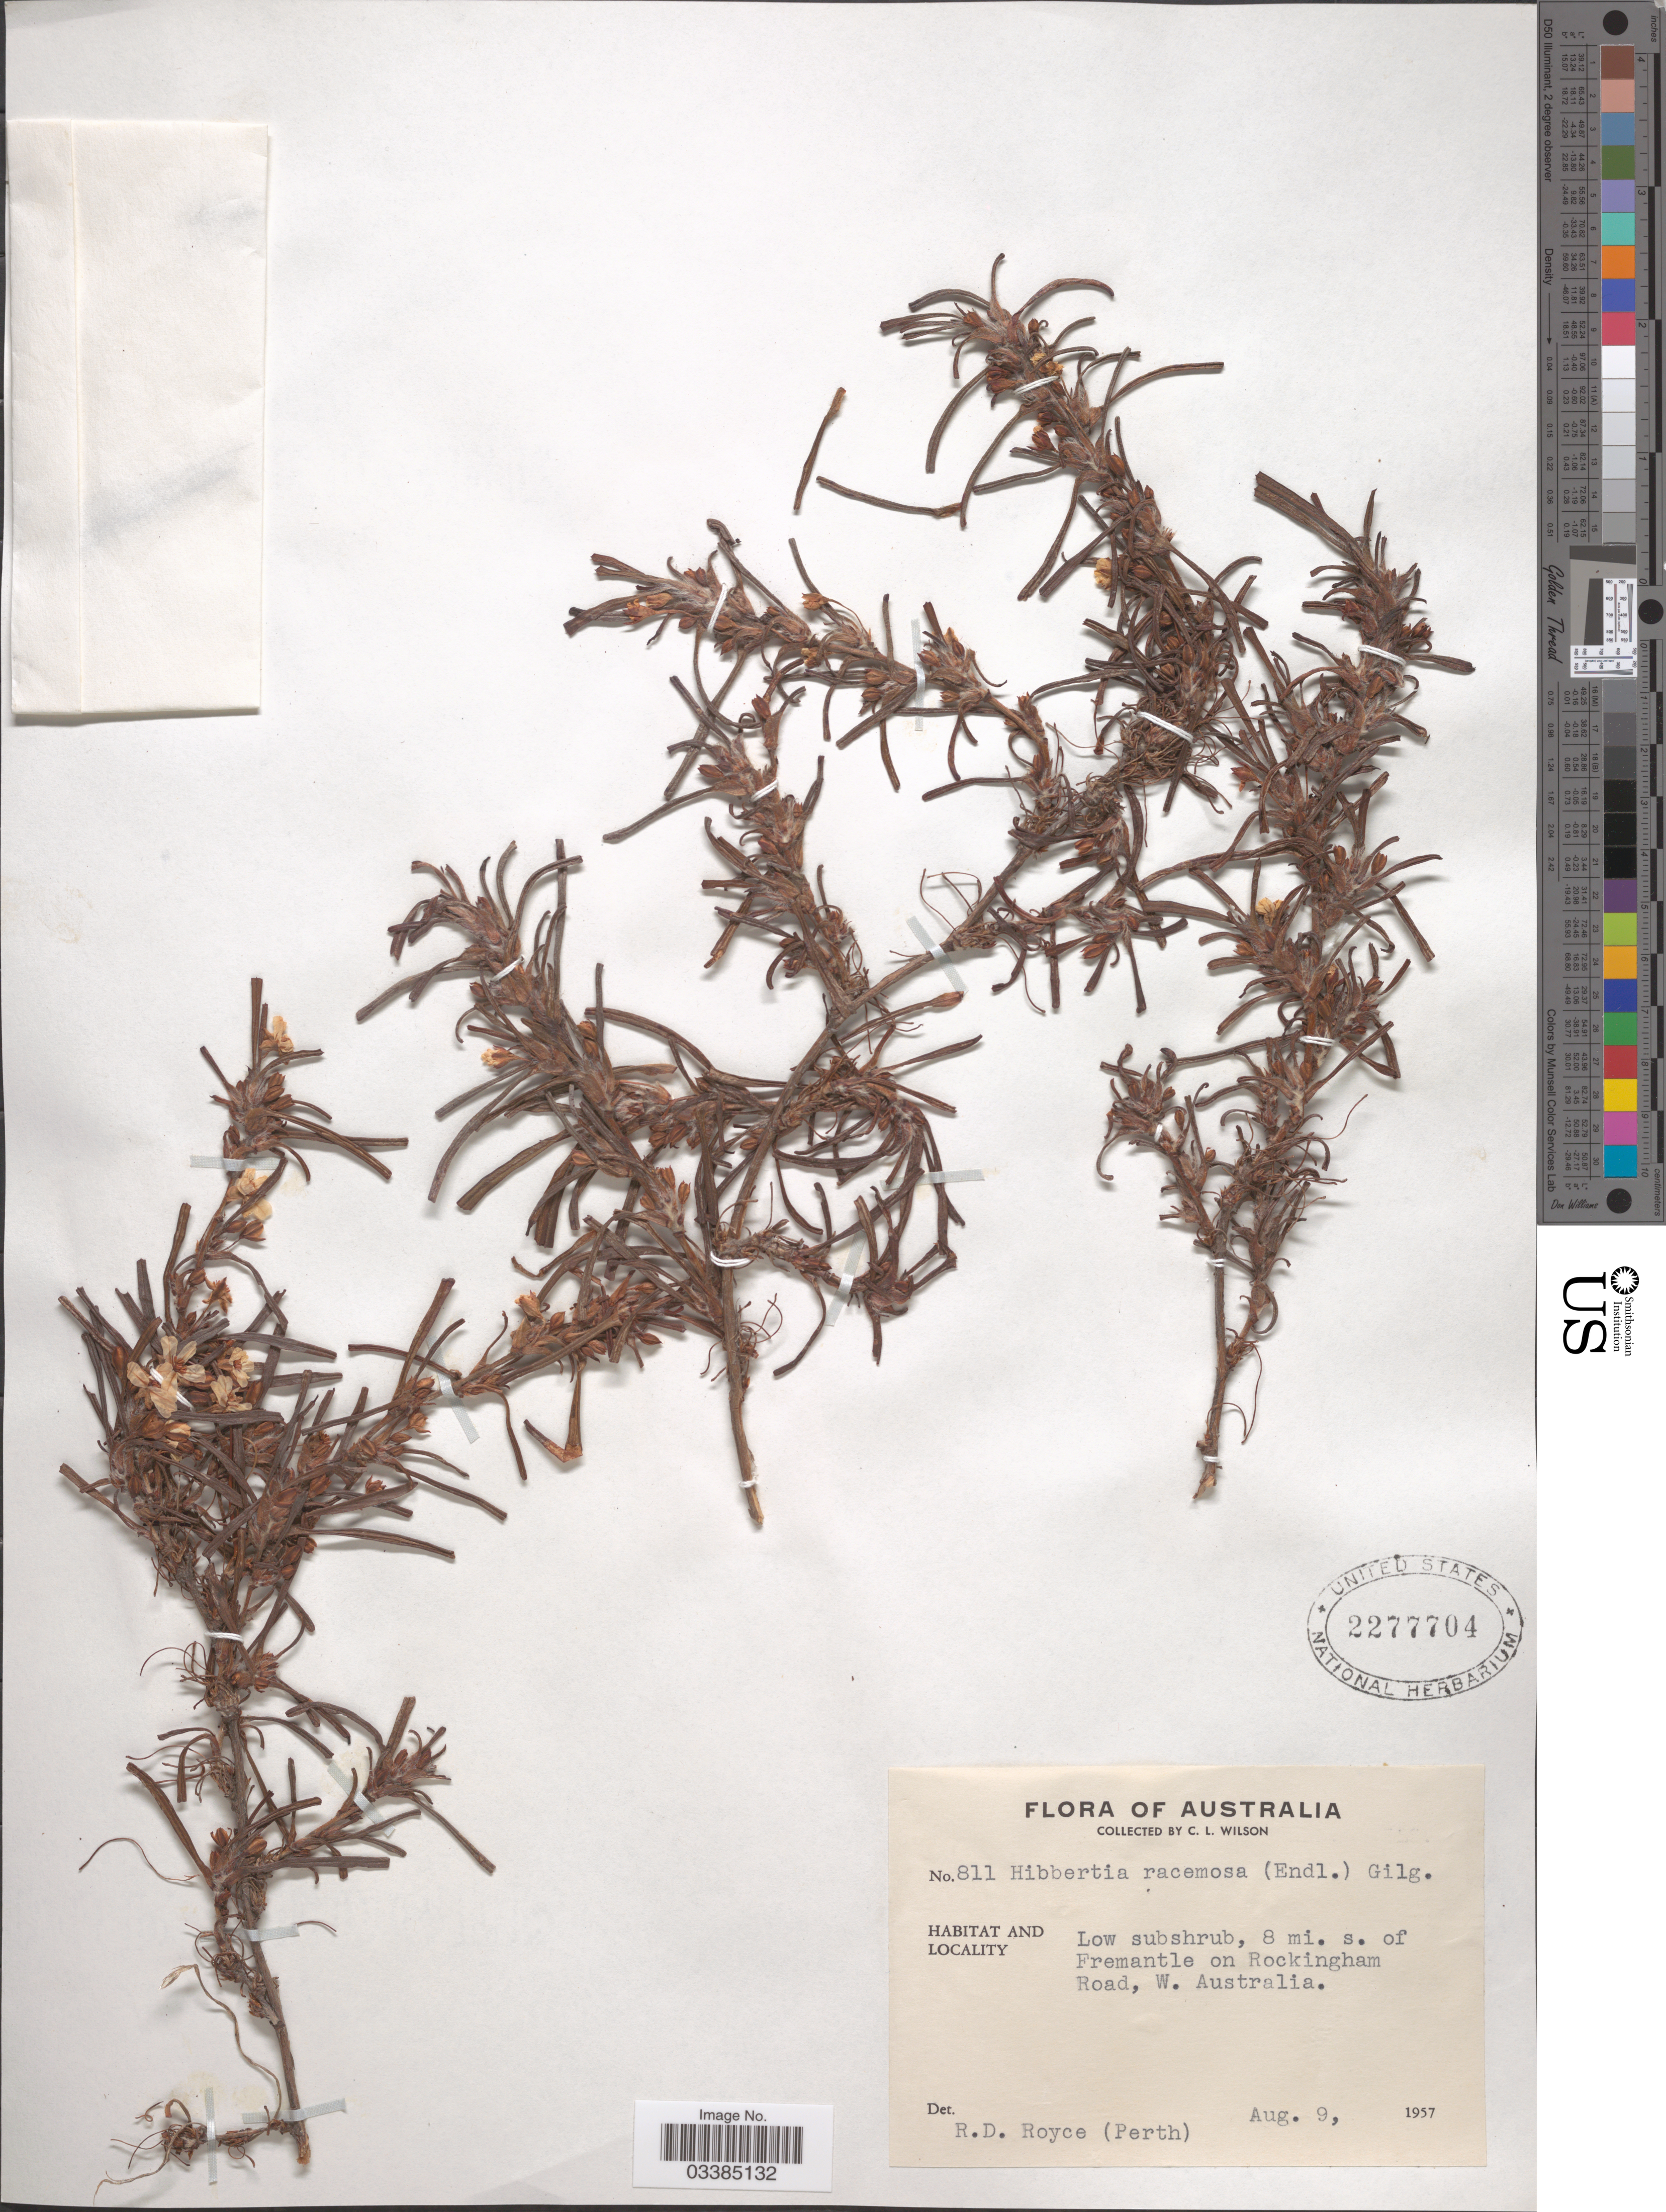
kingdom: Plantae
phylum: Tracheophyta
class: Magnoliopsida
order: Dilleniales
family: Dilleniaceae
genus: Hibbertia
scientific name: Hibbertia racemosa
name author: Gilg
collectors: C. L. Wilson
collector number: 811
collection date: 1957-08-09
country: Australia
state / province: Western Australia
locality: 8 mi. s. of Fremantle on Rockingham Road, W. Australia.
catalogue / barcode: US 2277704